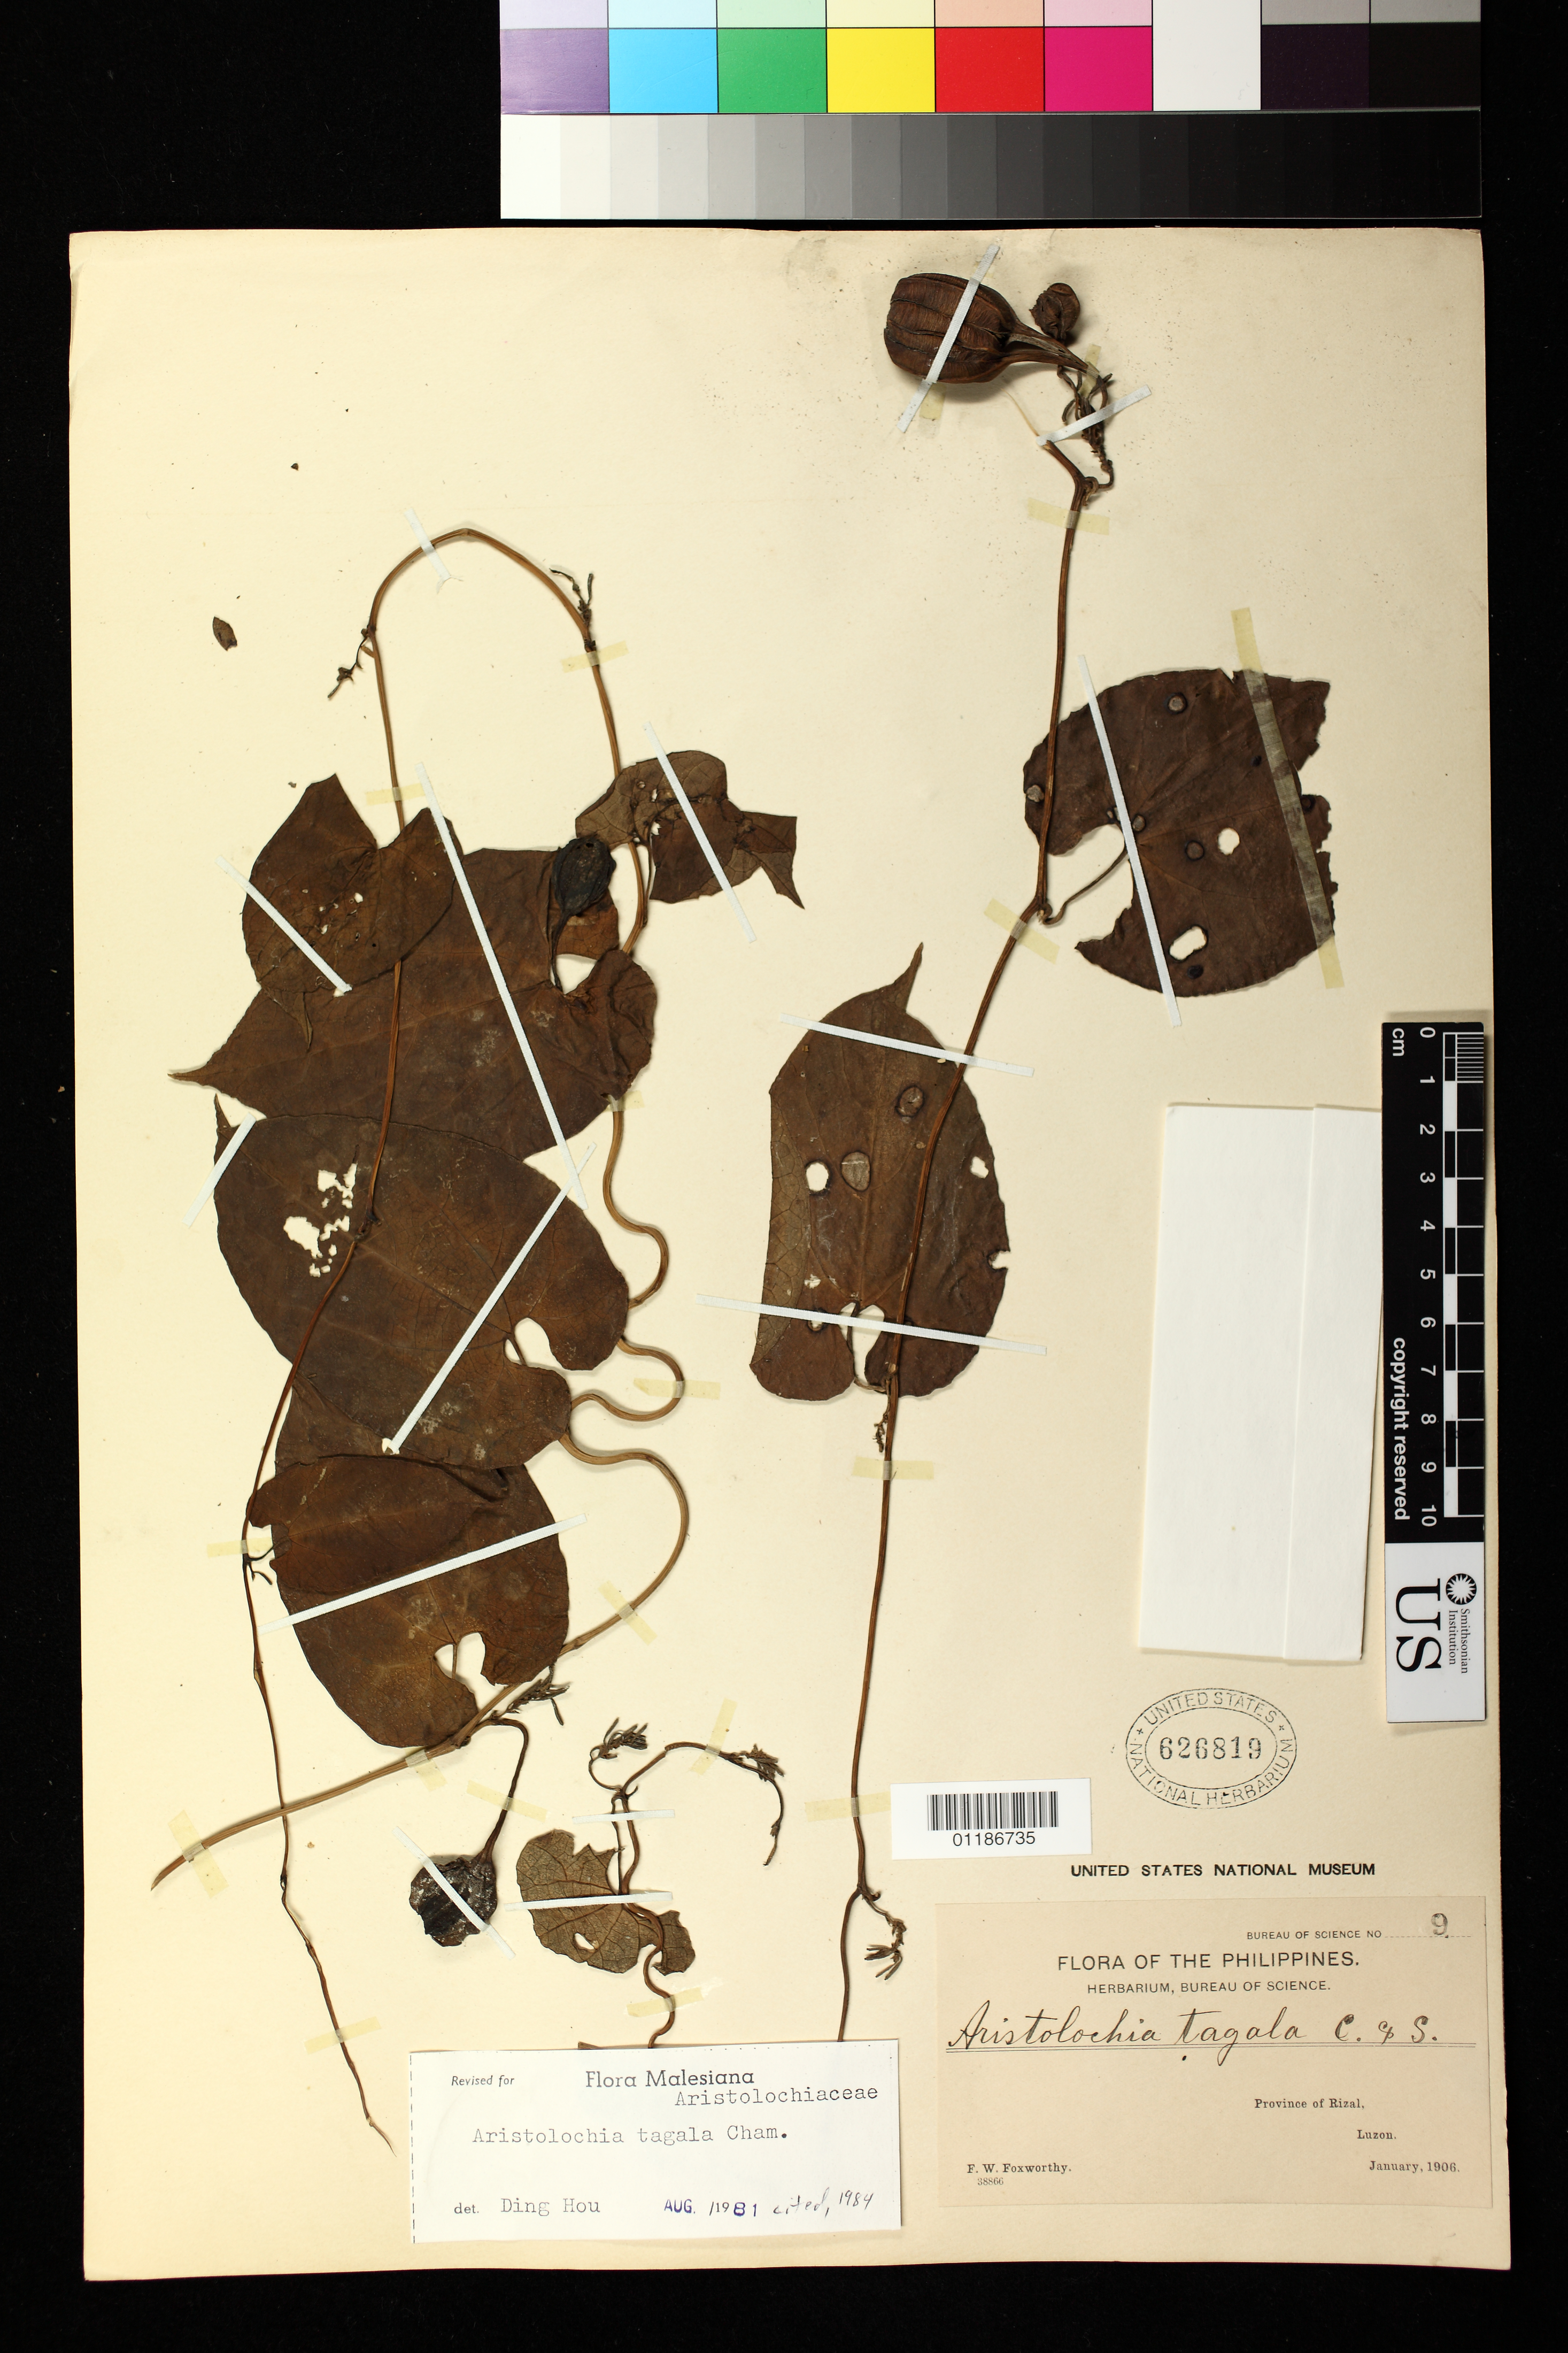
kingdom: Plantae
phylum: Tracheophyta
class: Magnoliopsida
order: Piperales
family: Aristolochiaceae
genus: Aristolochia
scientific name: Aristolochia tagala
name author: Cham.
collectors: F. W. Foxworthy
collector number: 9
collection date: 1906-01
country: Philippines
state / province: Calabarzon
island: Luzon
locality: Province of Rizal, Luzon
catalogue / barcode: US 626819